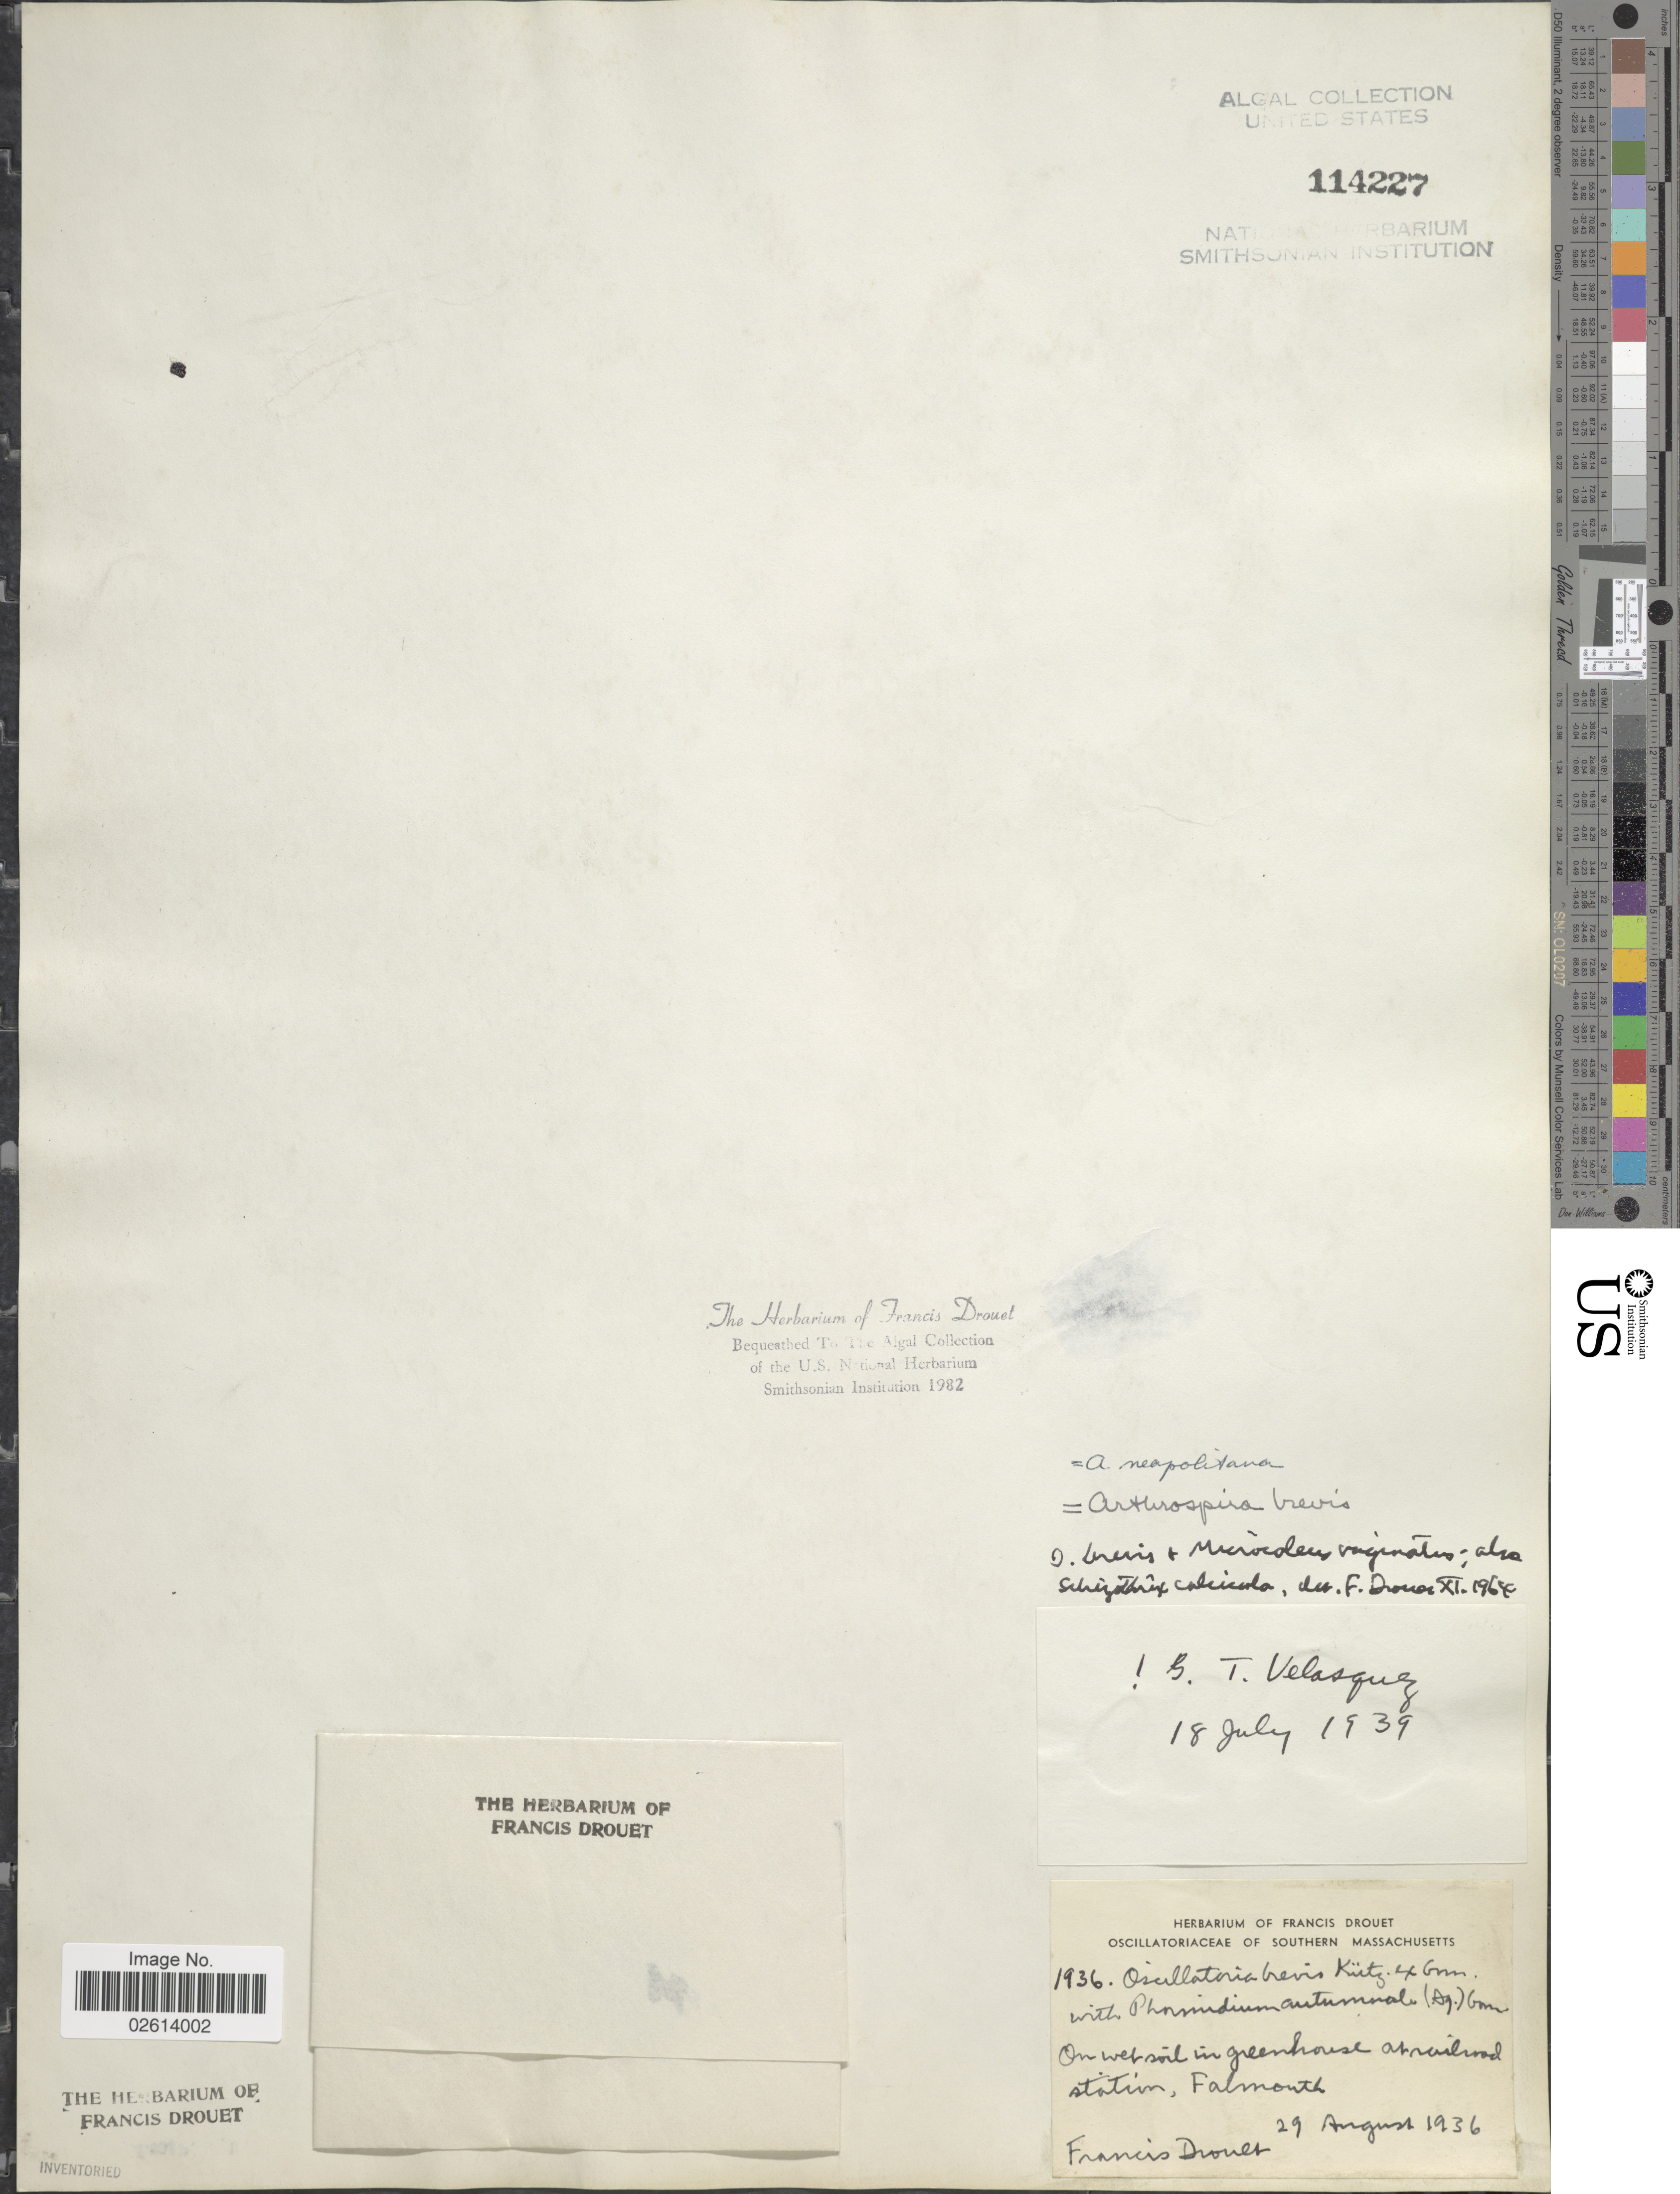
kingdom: Bacteria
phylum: Cyanobacteria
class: Cyanobacteriia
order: Cyanobacteriales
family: Microcoleaceae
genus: Arthrospira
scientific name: Arthrospira neapolitana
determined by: Drouet, F. E.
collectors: F. E. Drouet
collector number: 1936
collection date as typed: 29 August 1936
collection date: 1936-08-29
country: United States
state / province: Massachusetts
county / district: Barnstable County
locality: Falmouth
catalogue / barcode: US 114227